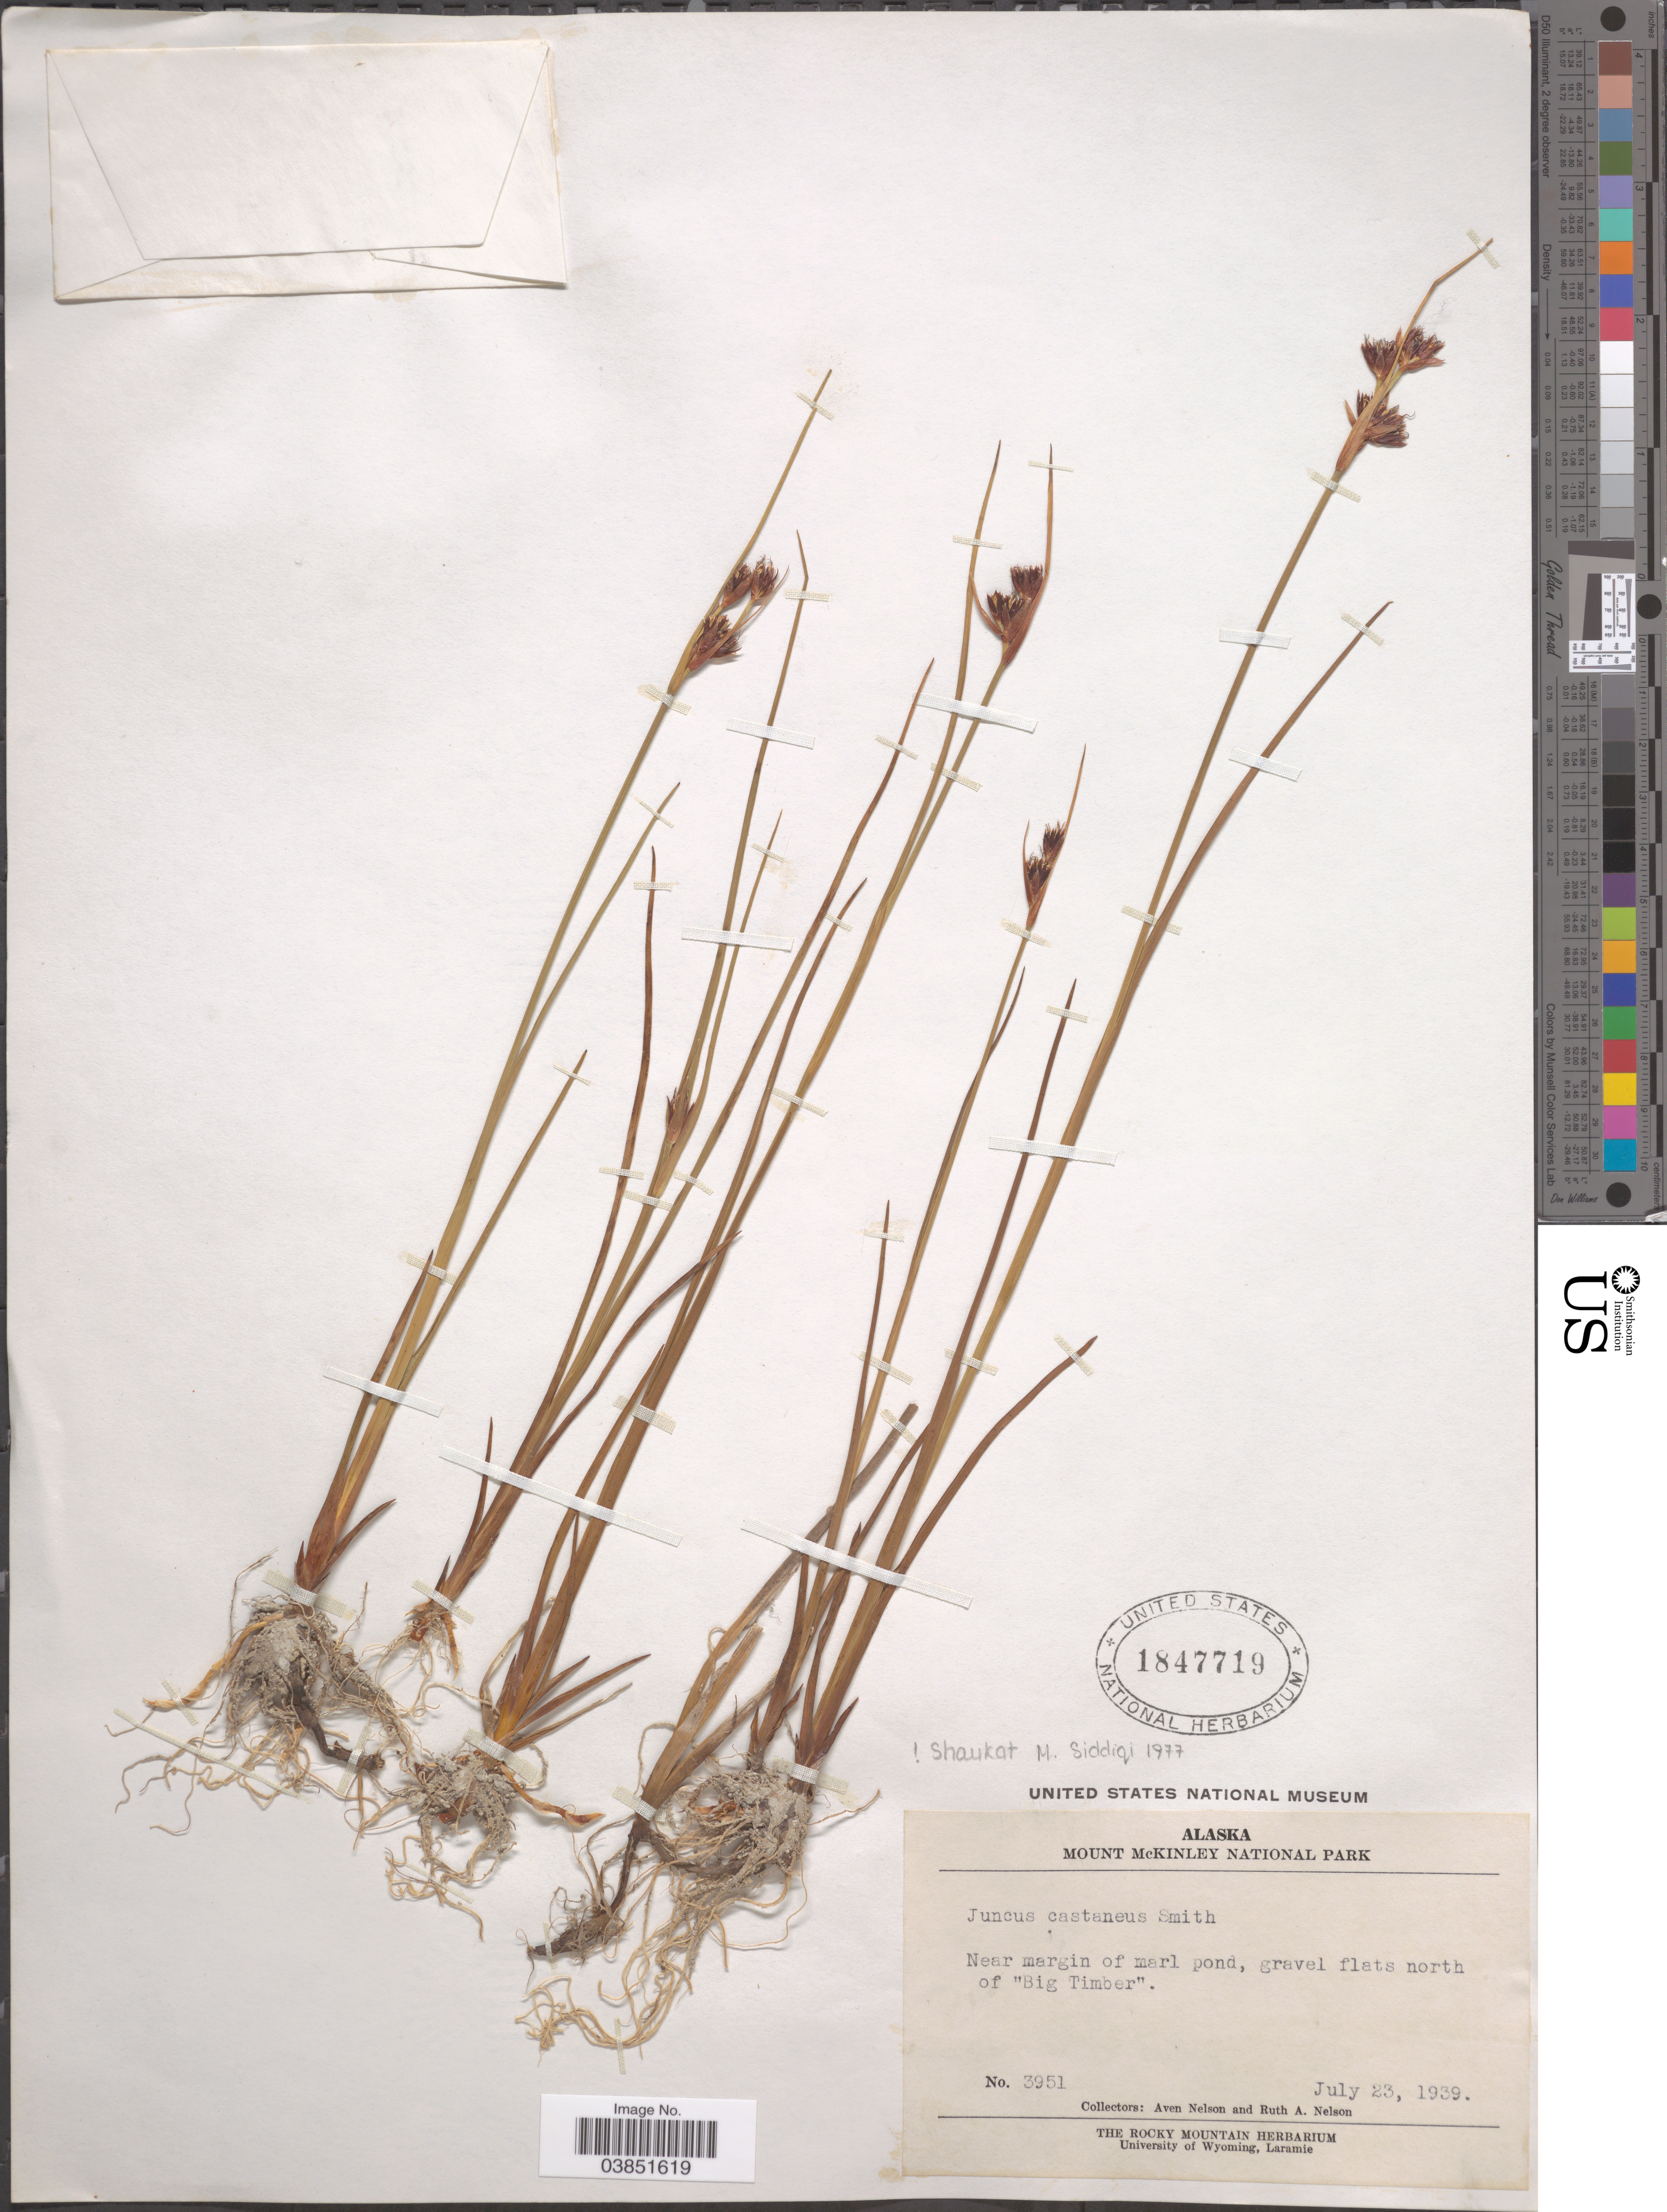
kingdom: Plantae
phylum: Tracheophyta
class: Liliopsida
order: Poales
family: Juncaceae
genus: Juncus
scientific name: Juncus castaneus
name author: Sm.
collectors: A. Nelson & R. A. Nelson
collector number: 3951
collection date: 1939-07-23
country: United States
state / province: Alaska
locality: Mount McKinley National Park. Gravel flats north of "Big Timber".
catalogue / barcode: US 1847719